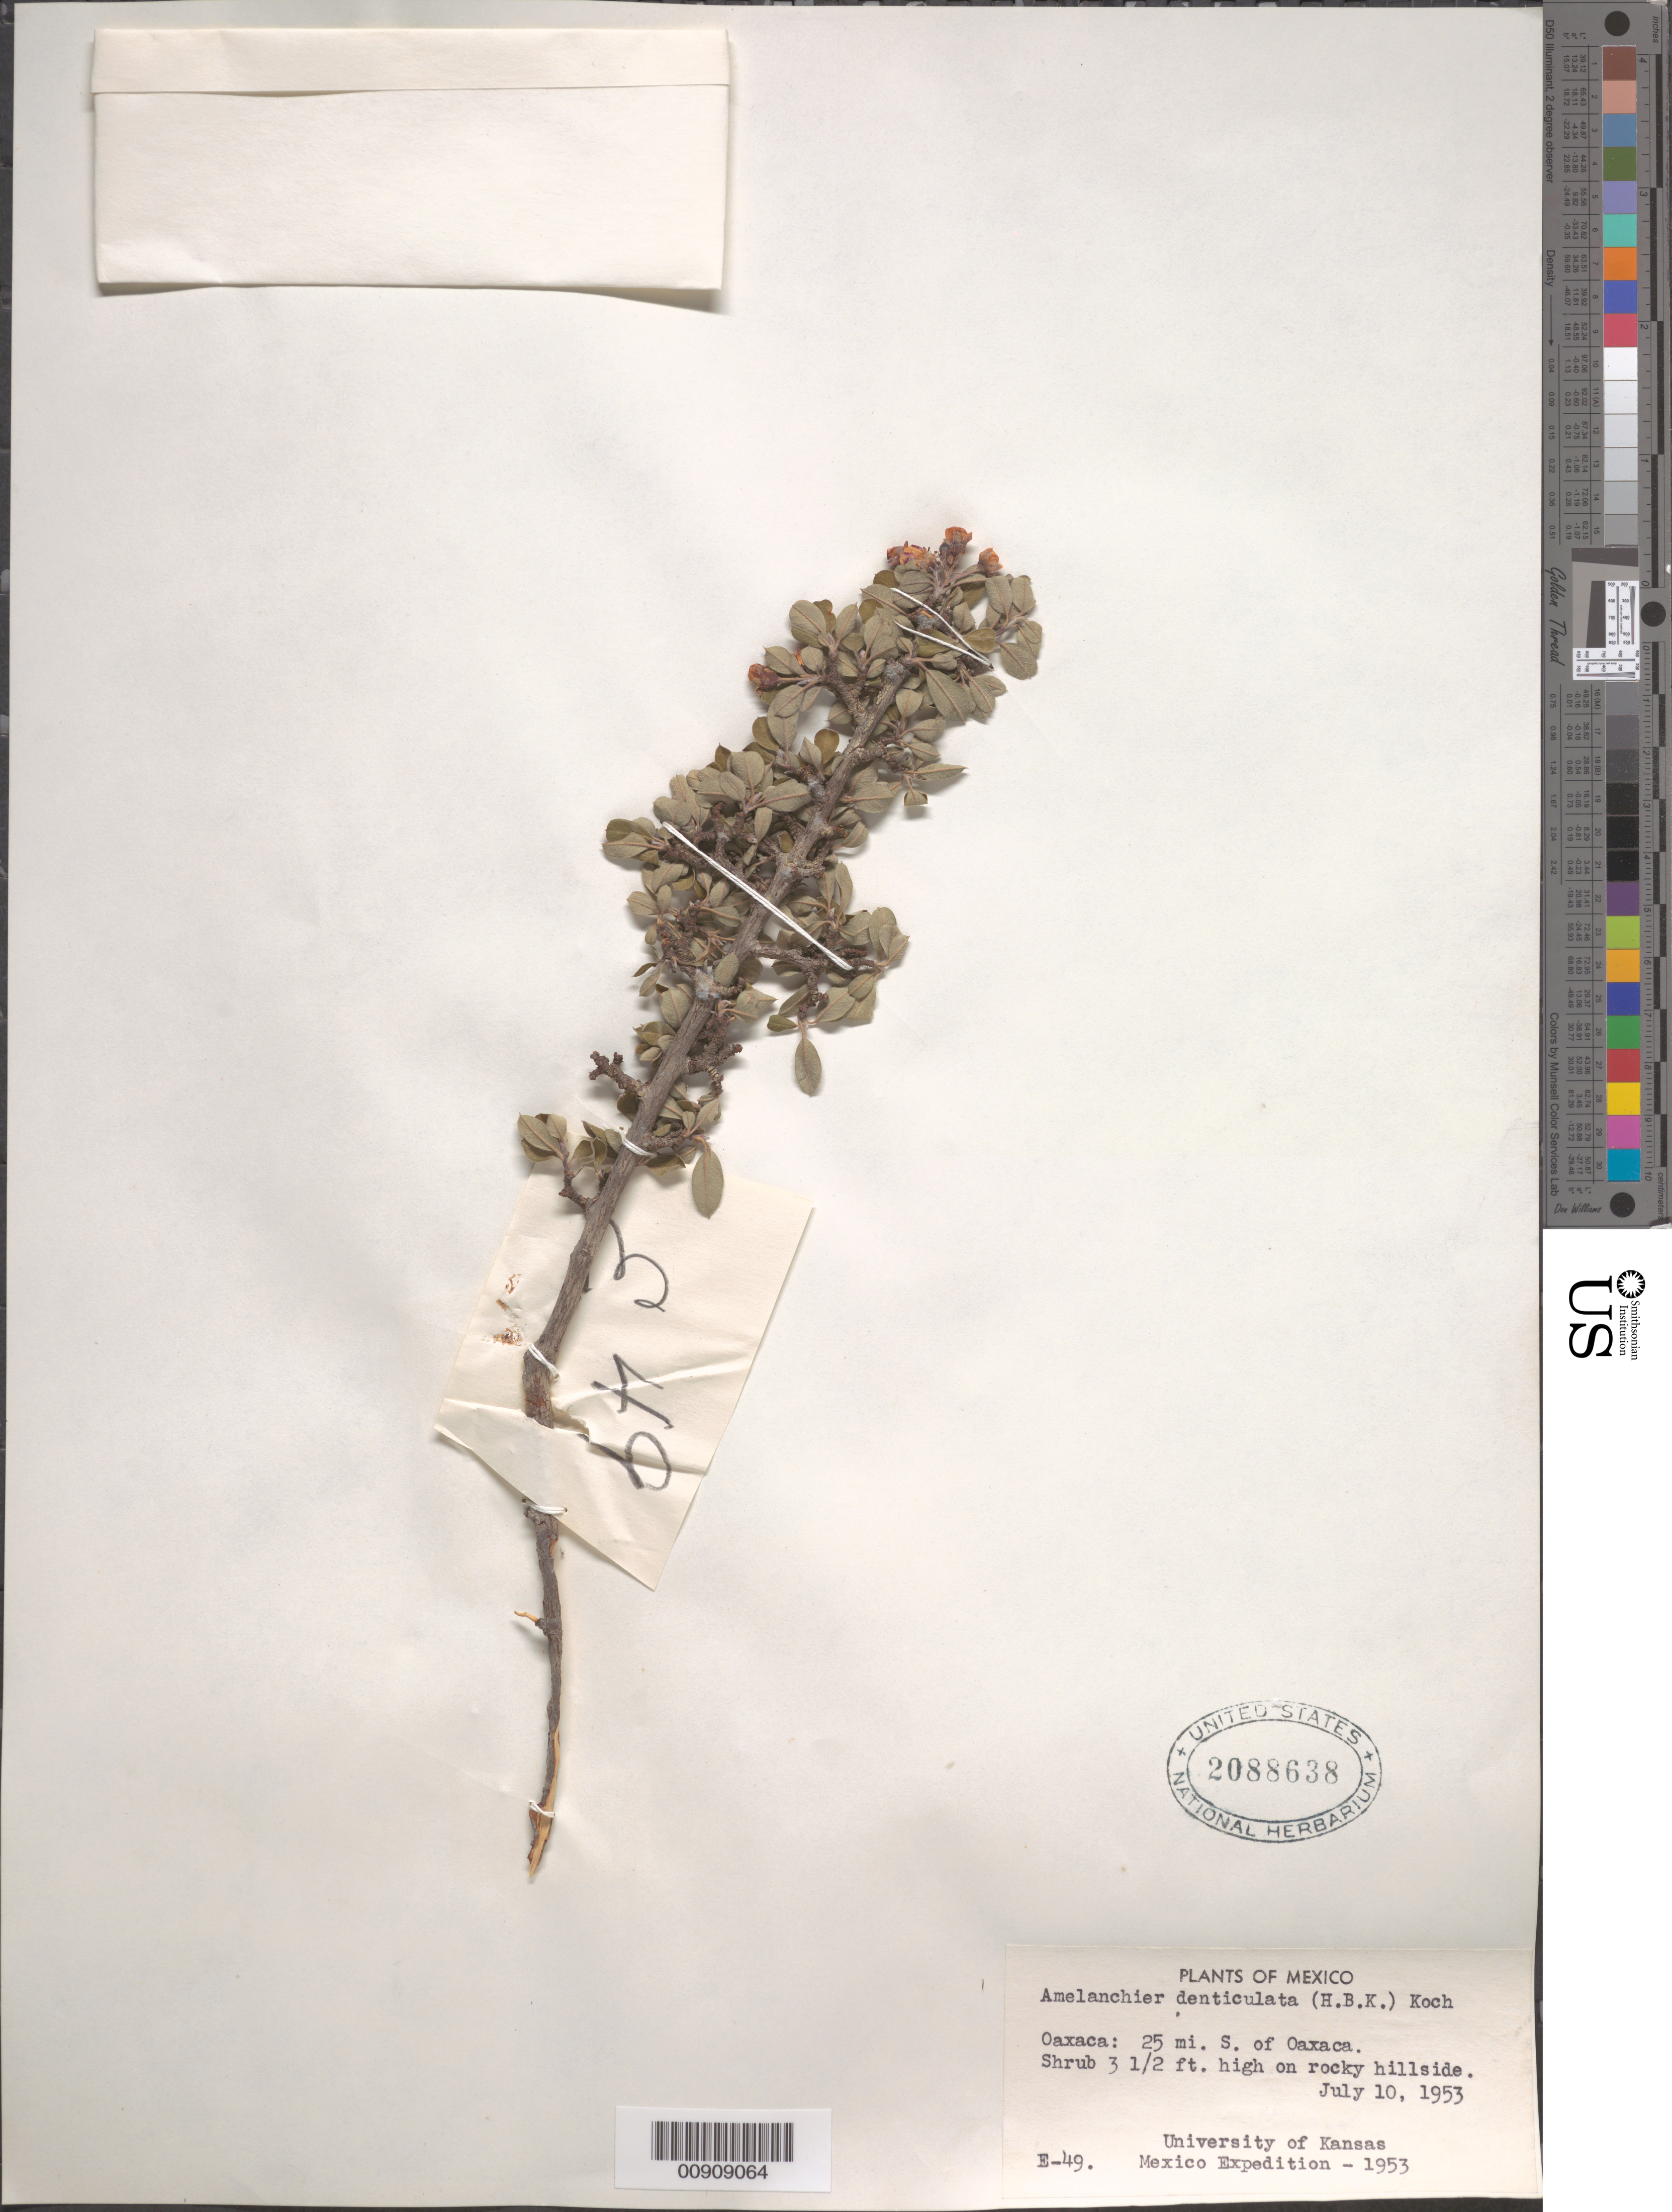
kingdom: Plantae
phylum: Tracheophyta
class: Magnoliopsida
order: Rosales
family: Rosaceae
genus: Malacomeles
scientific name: Malacomeles denticulata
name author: (Kunth) G.N. Jones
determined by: Strong, Mark T., (BOT), Smithsonian Institution - National Museum of Natural History (UNITED STATES)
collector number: E-49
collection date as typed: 10 Jul 1953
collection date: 1953-07-10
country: Mexico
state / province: Oaxaca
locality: Oaxaca: 25 mi. S of Oaxaca.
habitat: On rocky hillside.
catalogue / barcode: US 2088638